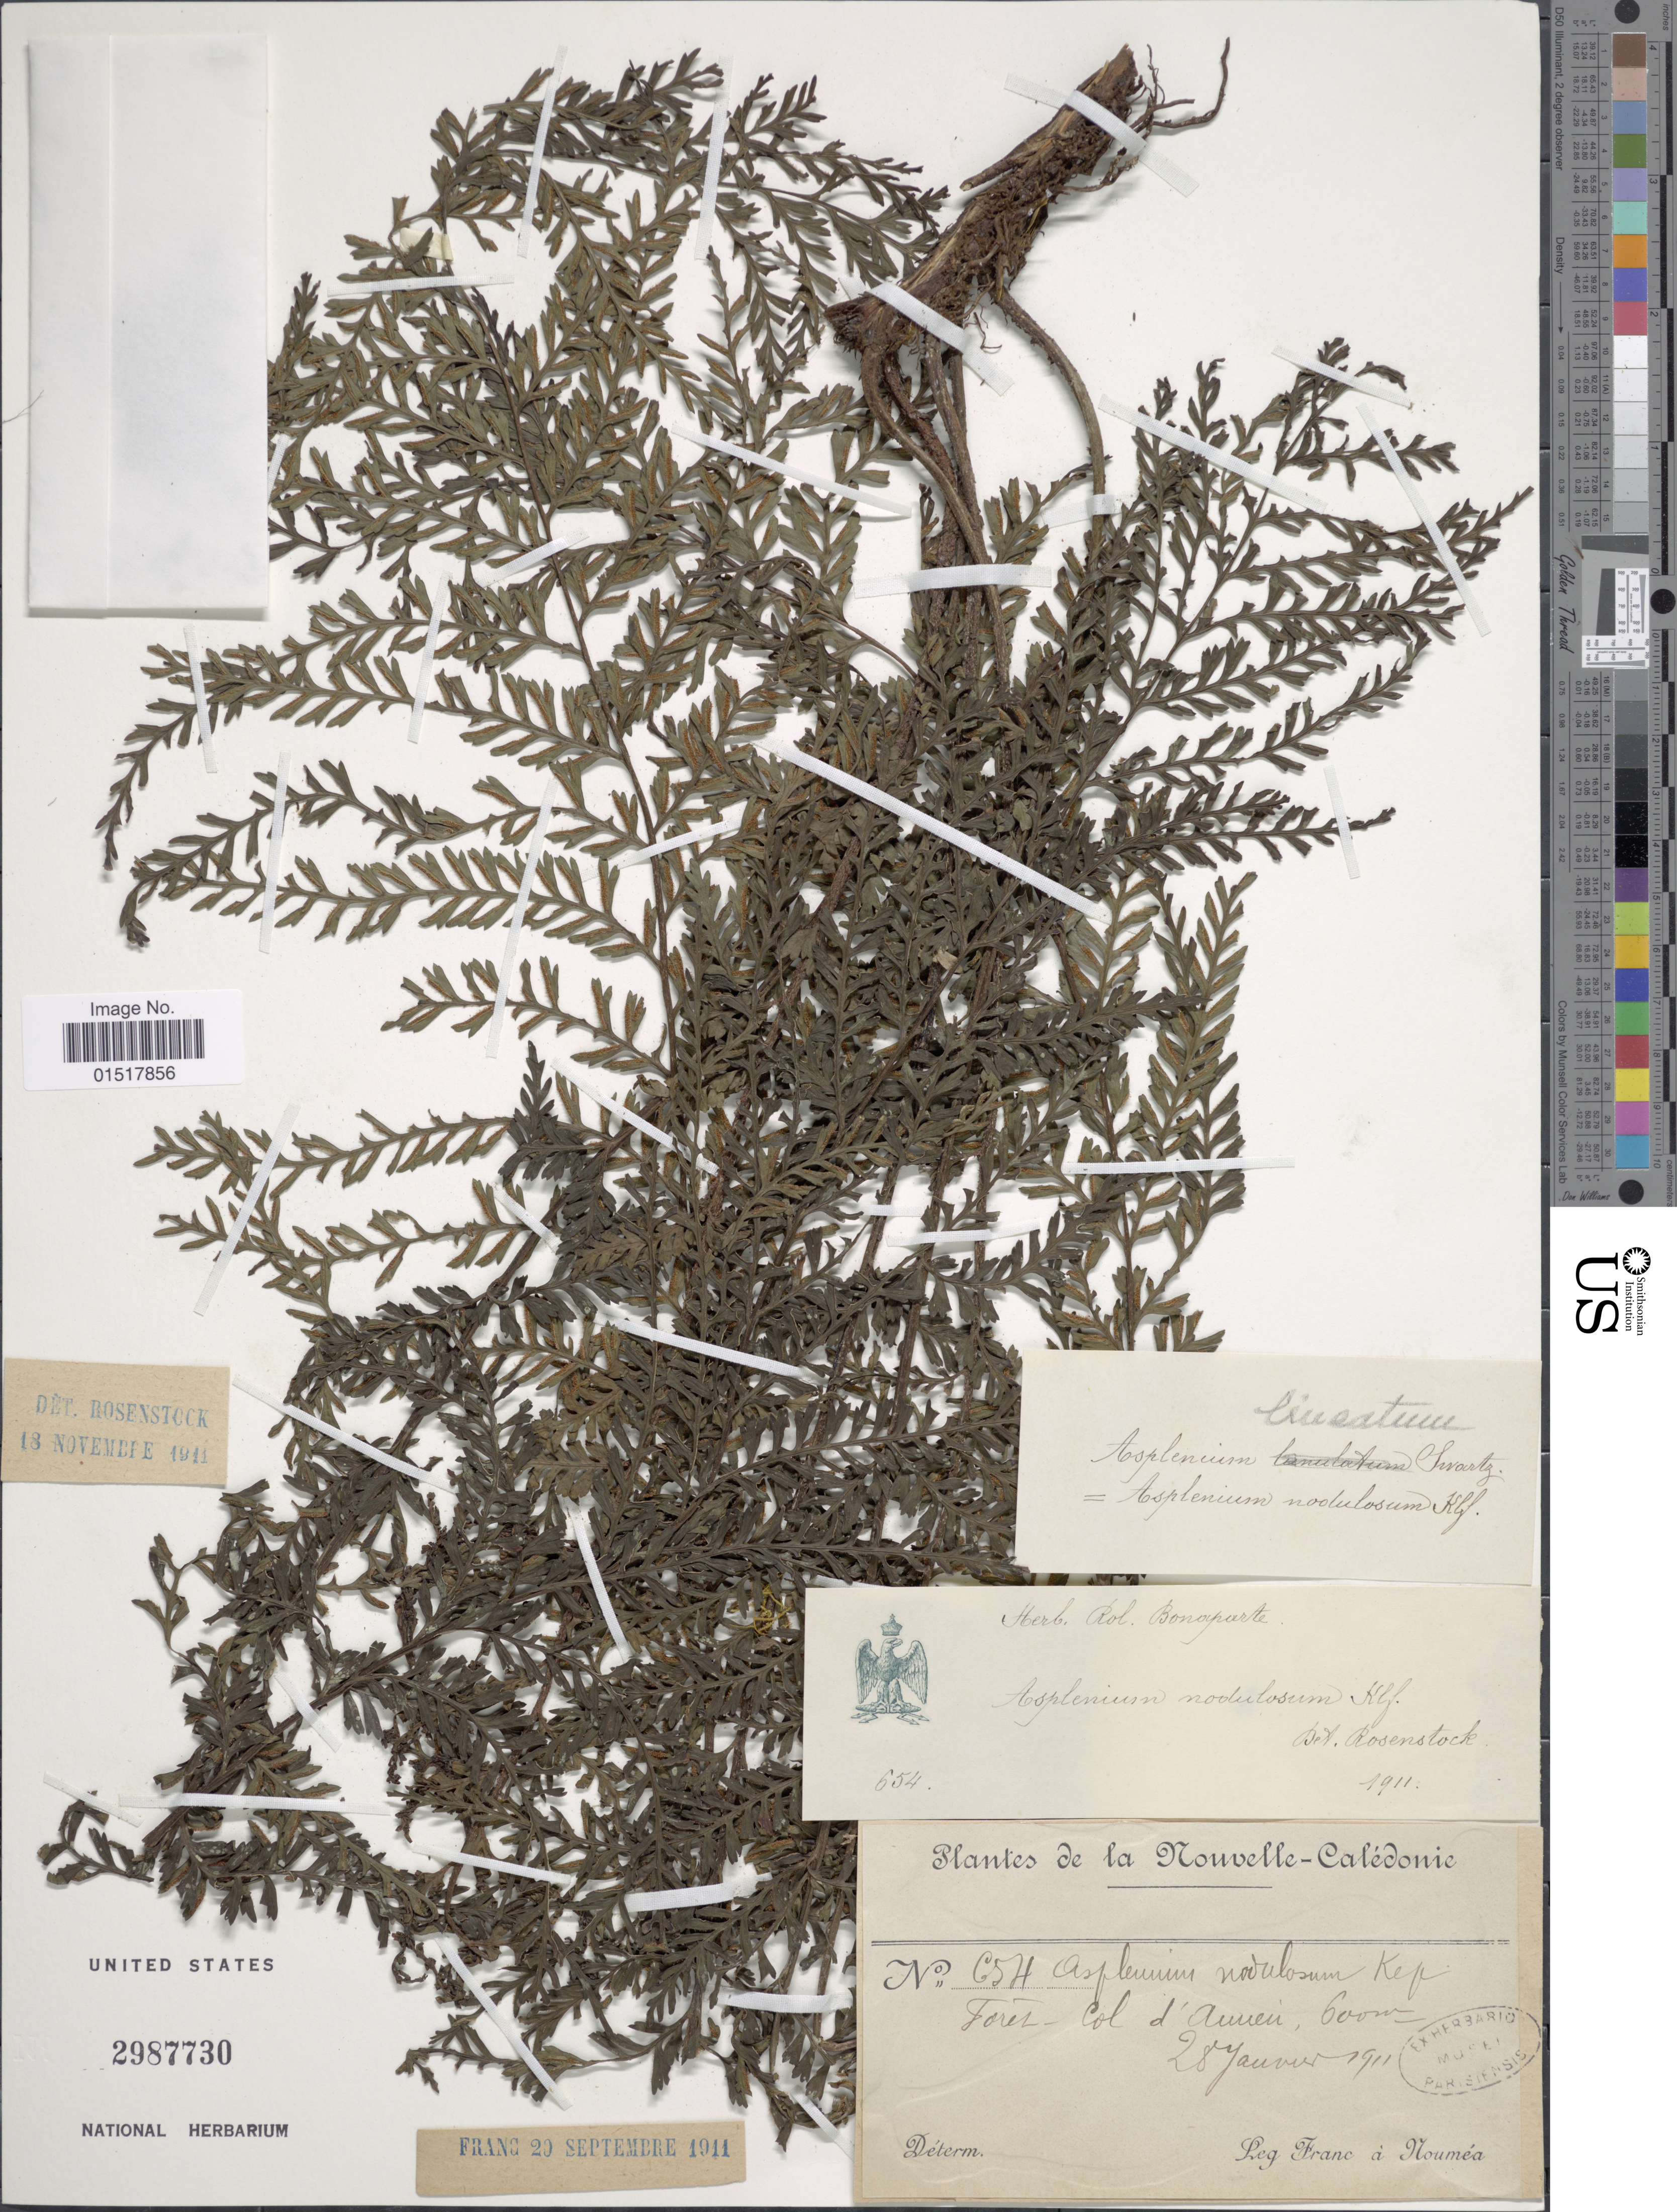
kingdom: Plantae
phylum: Tracheophyta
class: Polypodiopsida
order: Polypodiales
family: Aspleniaceae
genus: Asplenium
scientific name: Asplenium lineatum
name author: Sw.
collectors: Franc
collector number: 654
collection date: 1911-01-28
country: New Caledonia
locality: Forêt - Col d'Amieu.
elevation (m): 600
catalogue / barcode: US 2987730